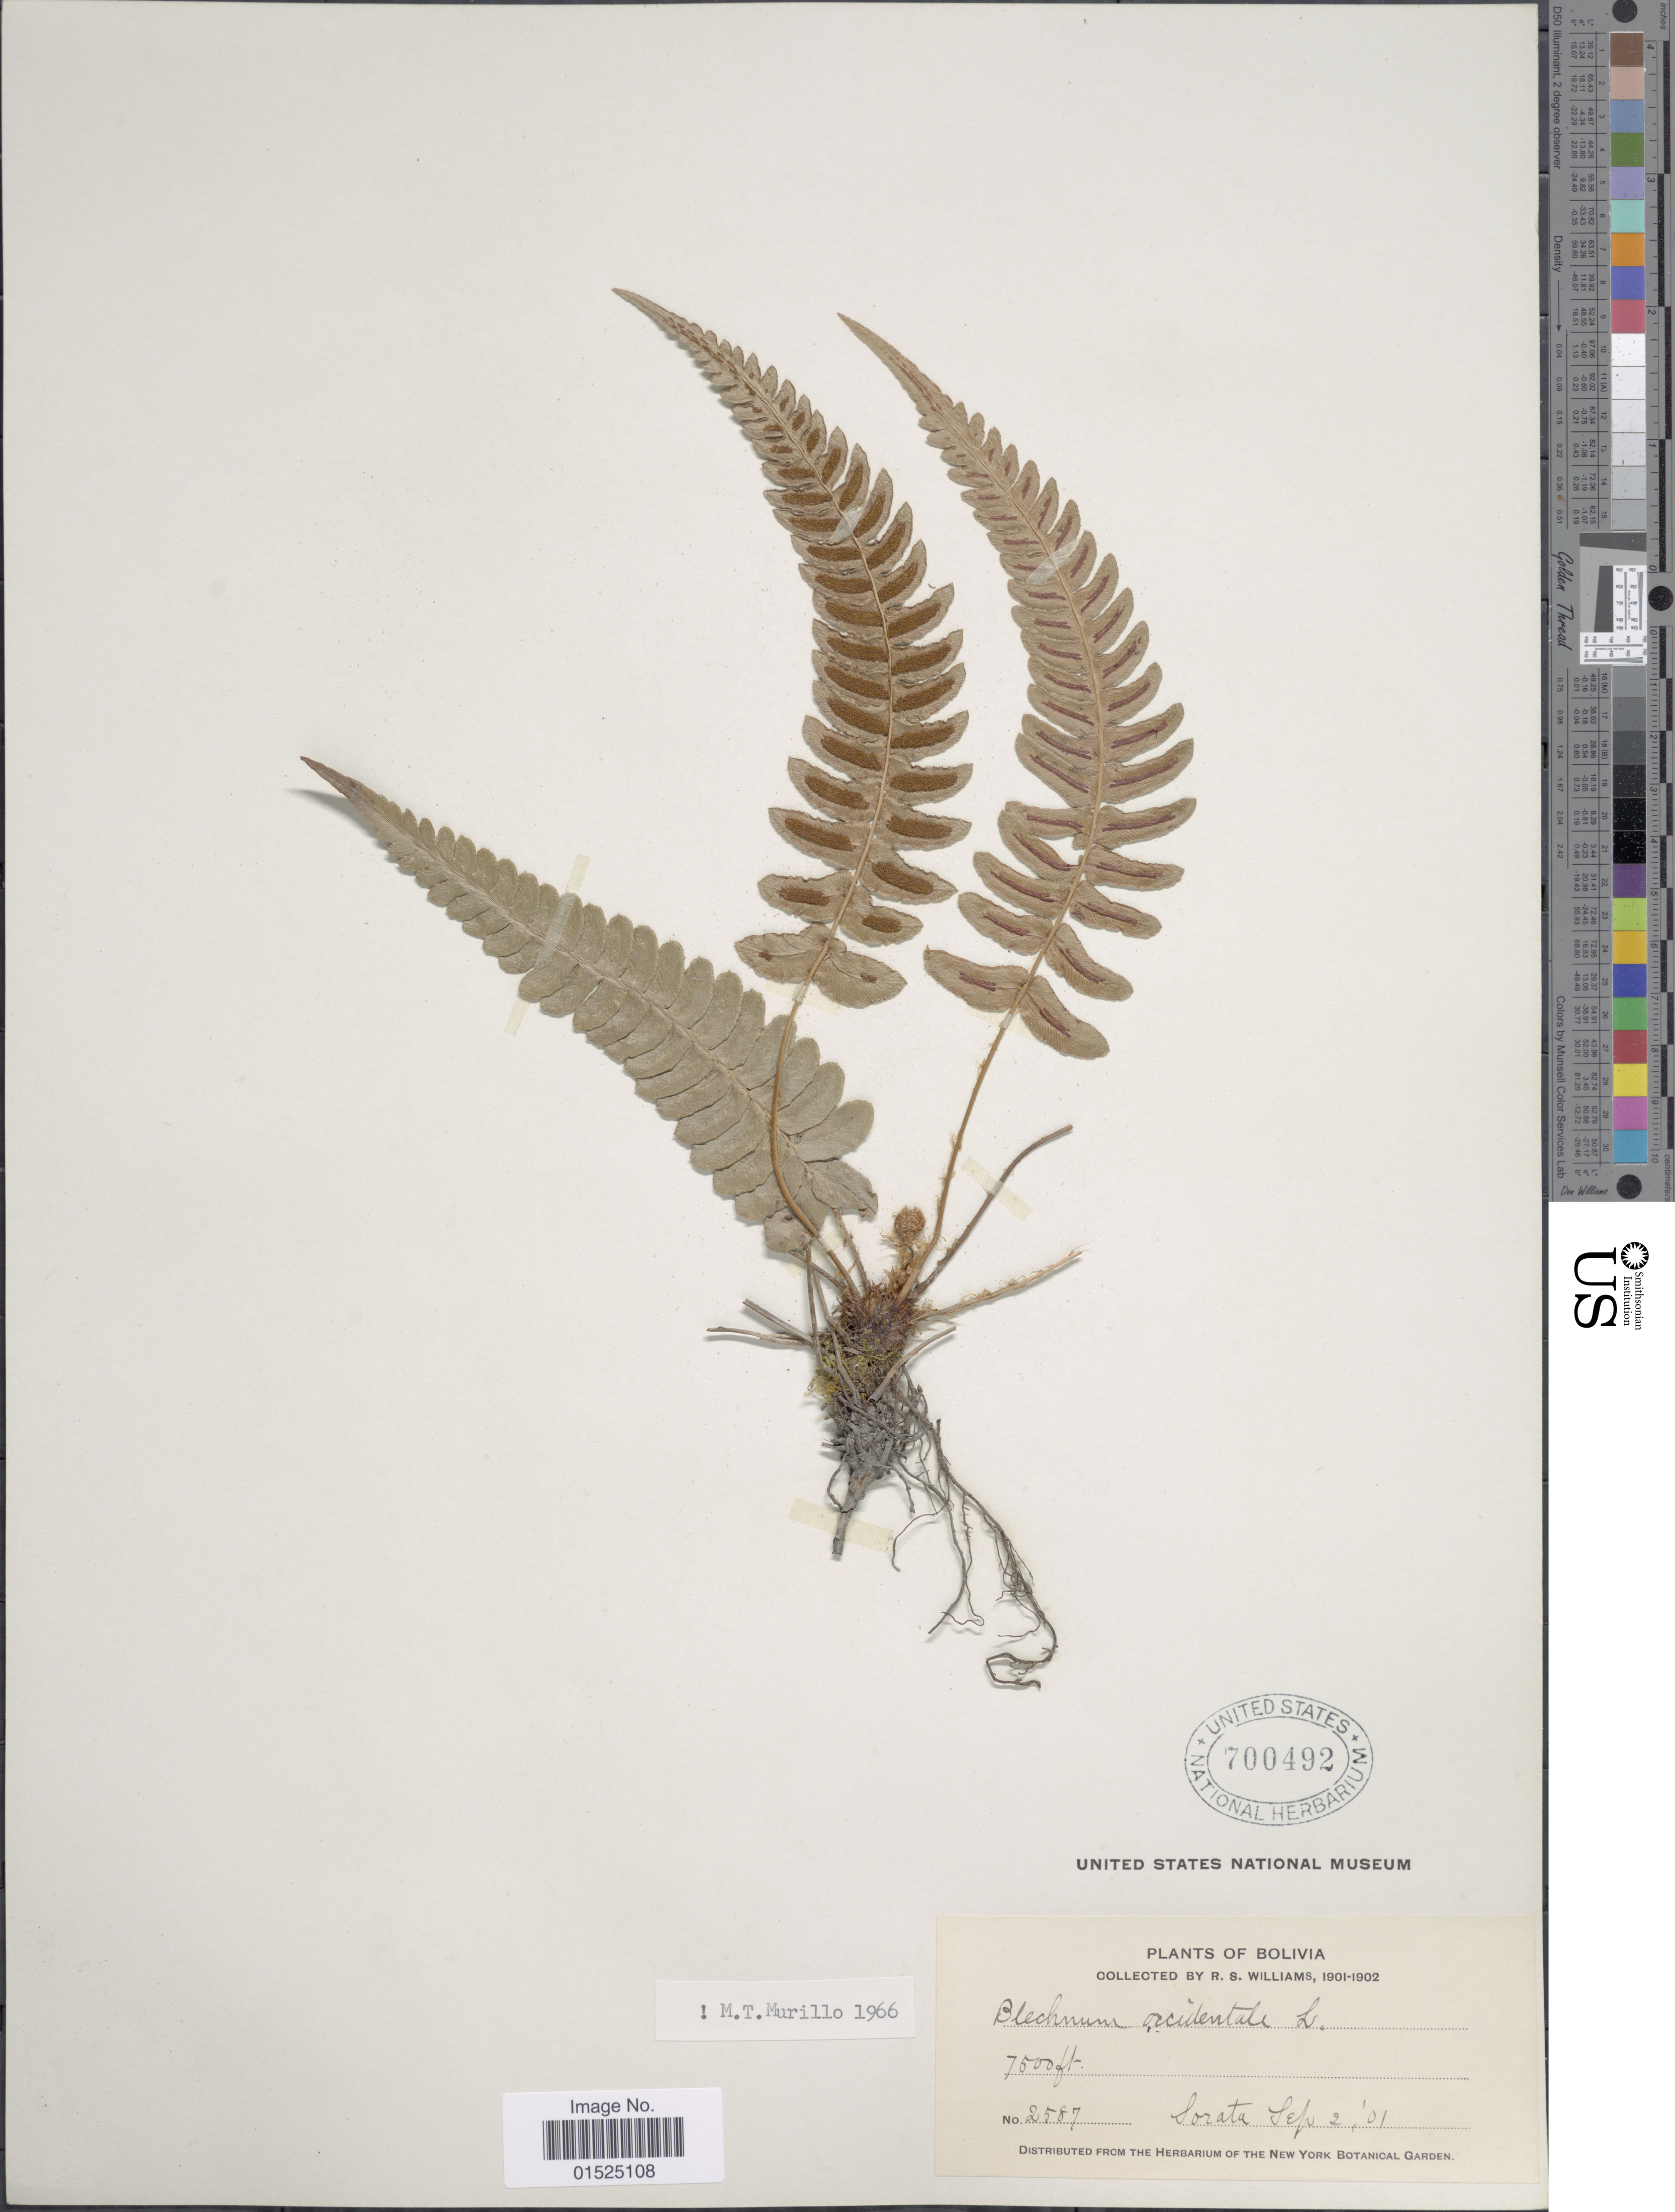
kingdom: Plantae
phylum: Tracheophyta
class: Polypodiopsida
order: Polypodiales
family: Blechnaceae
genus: Blechnum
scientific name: Blechnum appendiculatum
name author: Willd.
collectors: R. S. Williams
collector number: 2587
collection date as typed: Sep 2, '01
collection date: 1901-09-02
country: Bolivia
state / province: La Páz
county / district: Larecaja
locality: Sorata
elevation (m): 2286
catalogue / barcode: US 700492